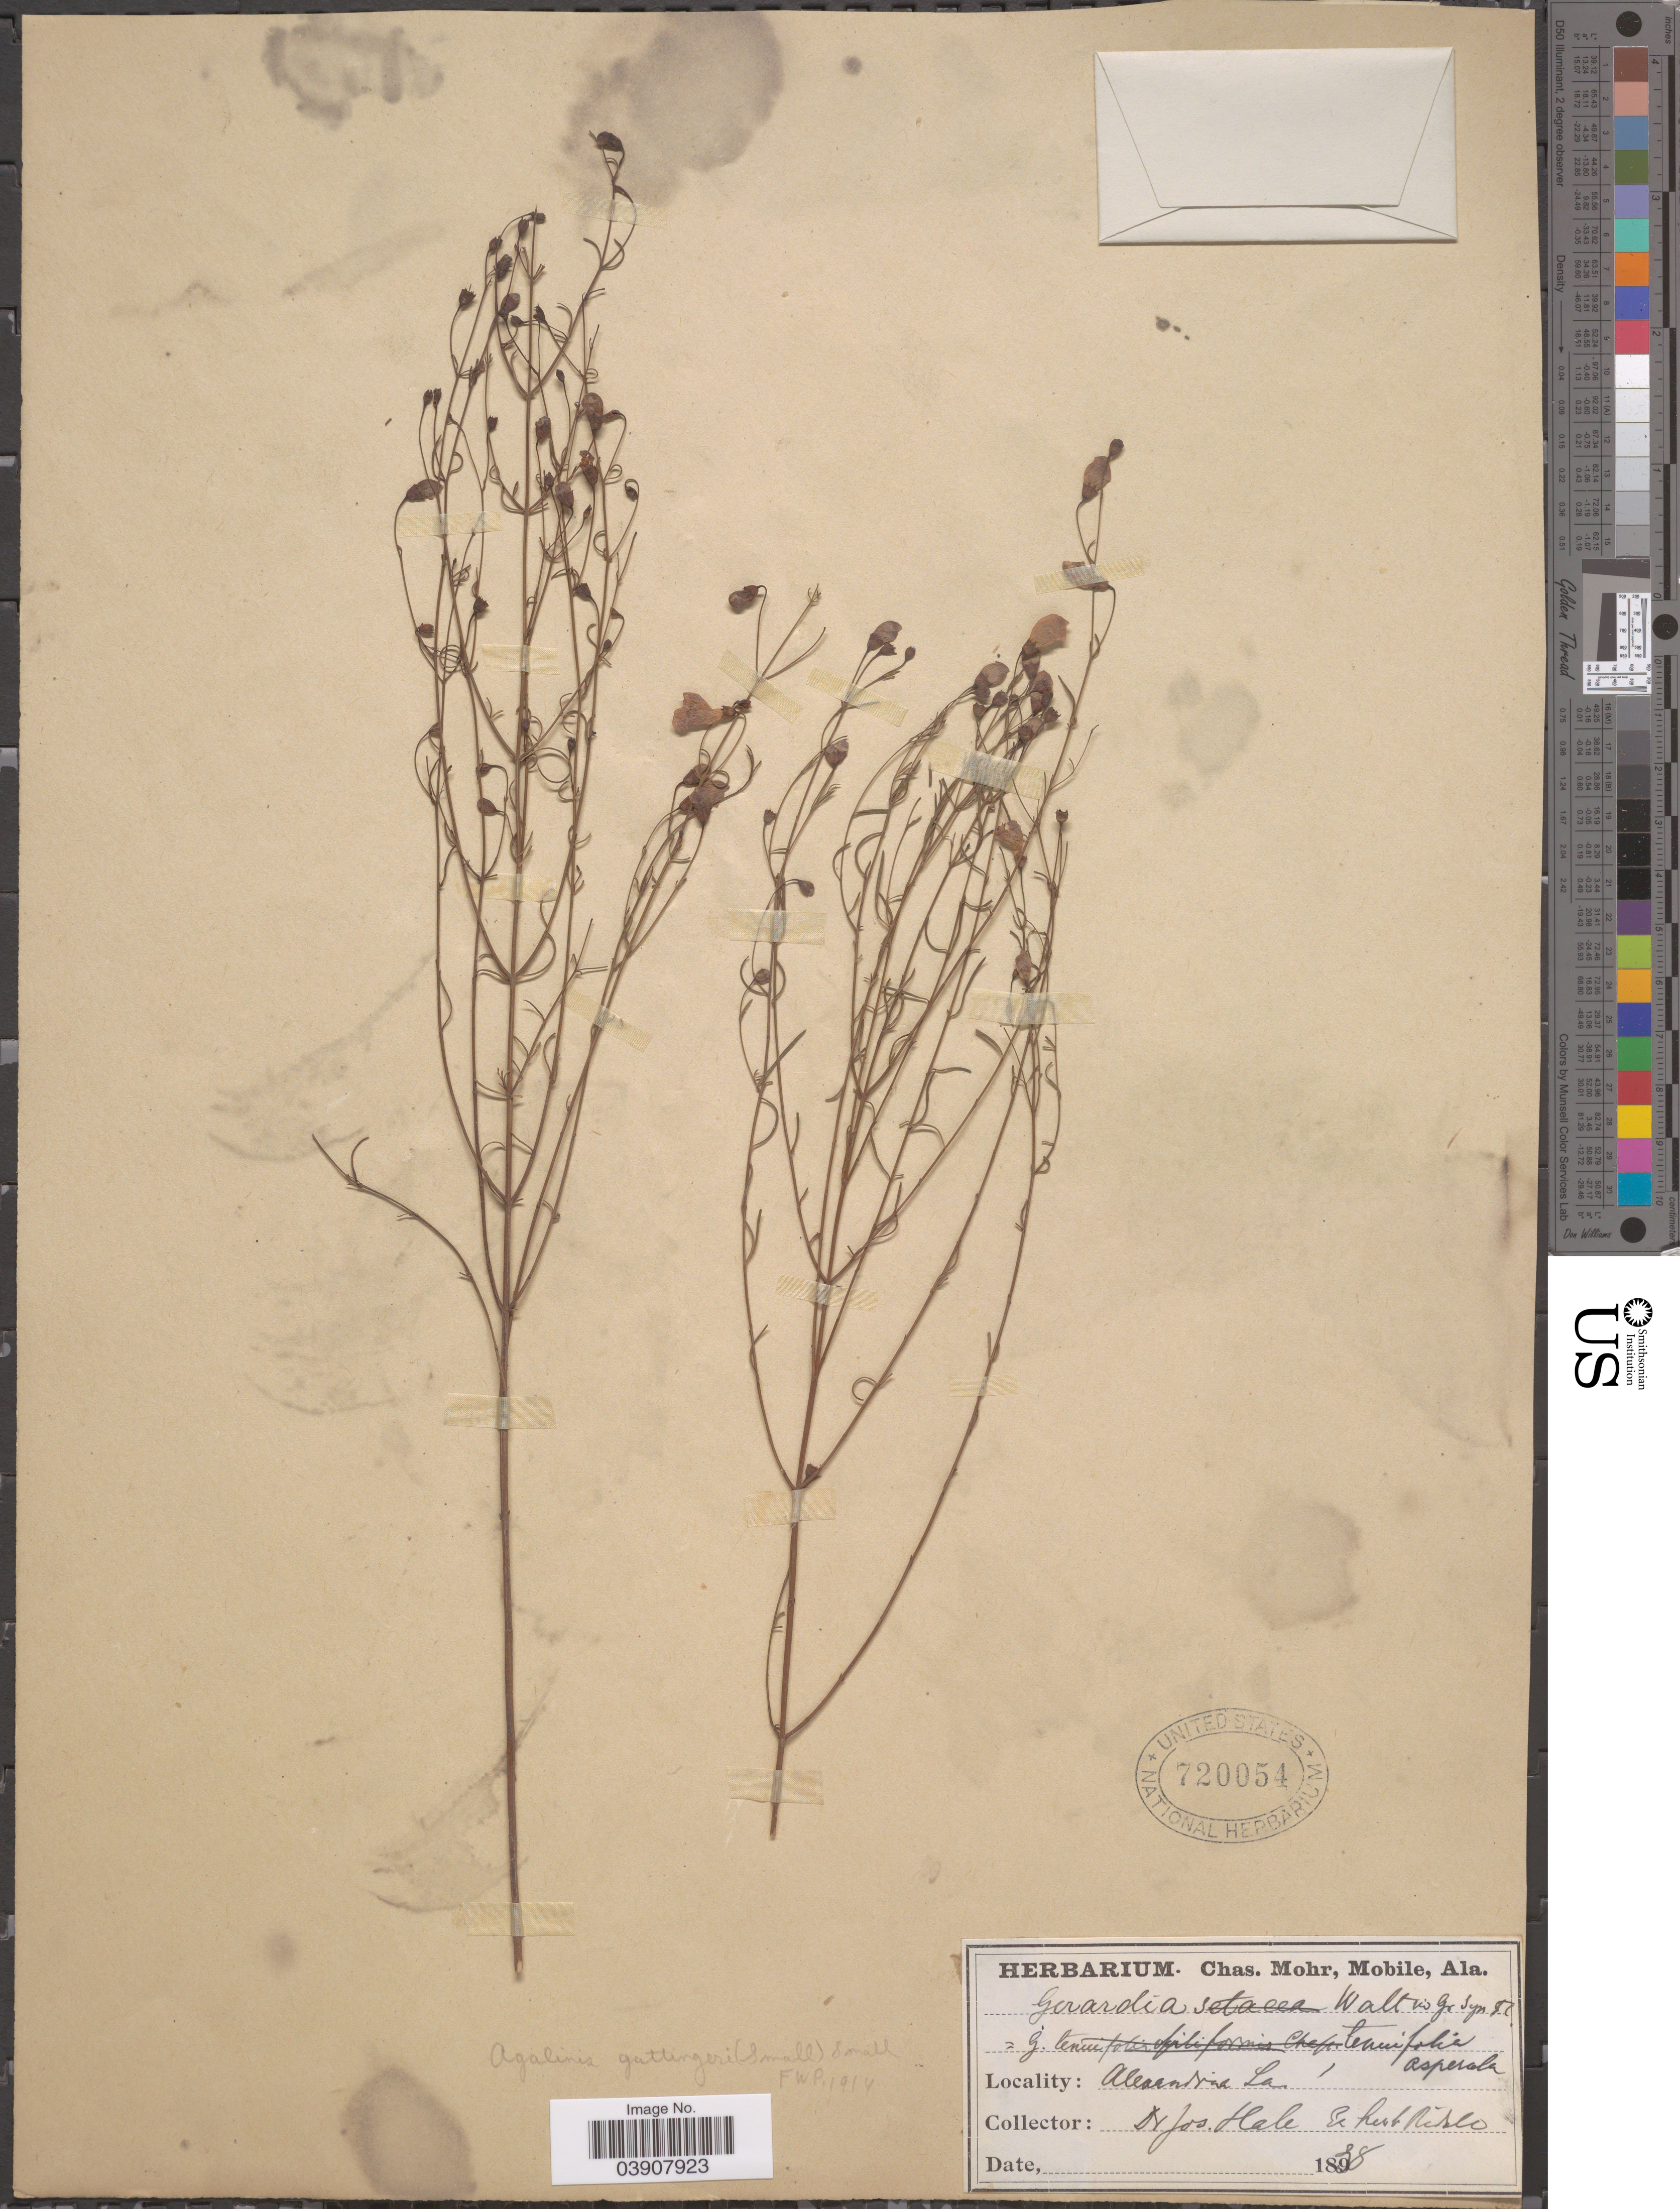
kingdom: Plantae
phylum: Tracheophyta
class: Magnoliopsida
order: Lamiales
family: Orobanchaceae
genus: Agalinis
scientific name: Agalinis gattingeri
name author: (Small) Small ex Britton & A. Br.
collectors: J. Hale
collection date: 1898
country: United States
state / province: Louisiana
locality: Alexandria.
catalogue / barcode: US 720054